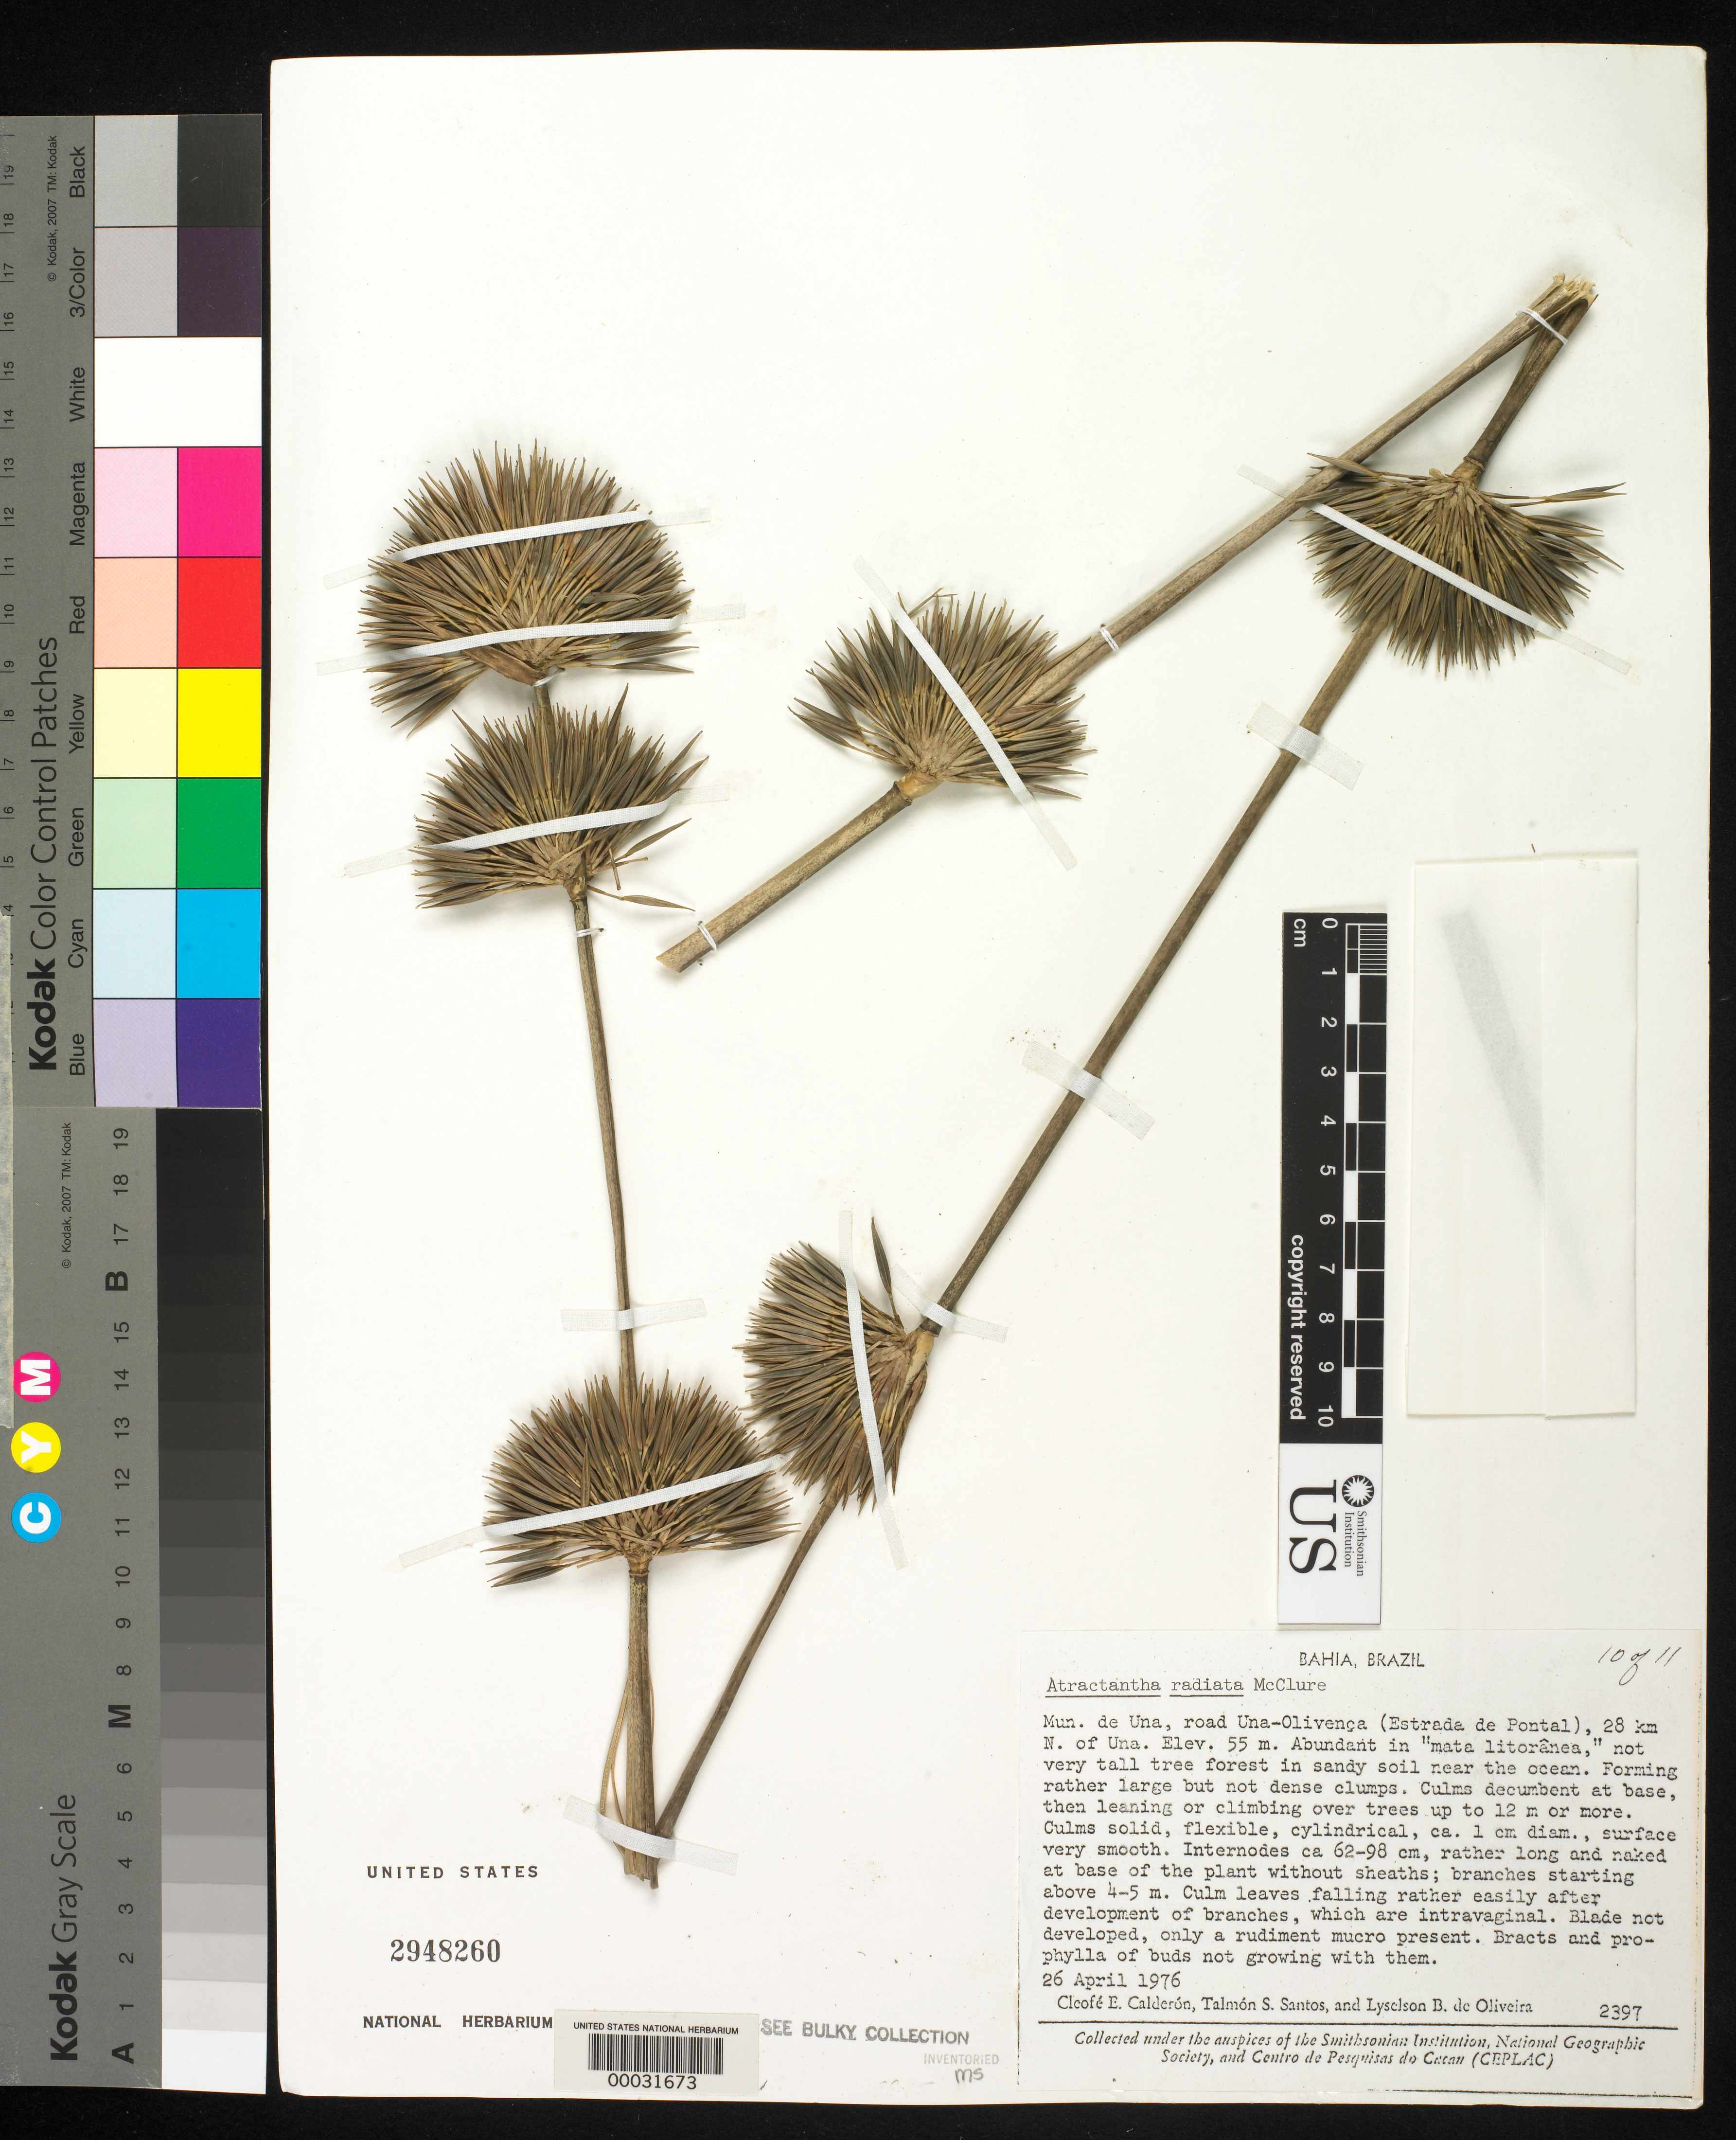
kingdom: Plantae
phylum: Tracheophyta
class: Liliopsida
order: Poales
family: Poaceae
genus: Atractantha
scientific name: Atractantha radiata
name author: McClure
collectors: C. E. Calderón & R. S. Pinheiro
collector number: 2397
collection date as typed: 26 Apr 1976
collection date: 1976-04-26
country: Brazil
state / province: Bahia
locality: Una, oliveca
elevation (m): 55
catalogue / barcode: US 2948260